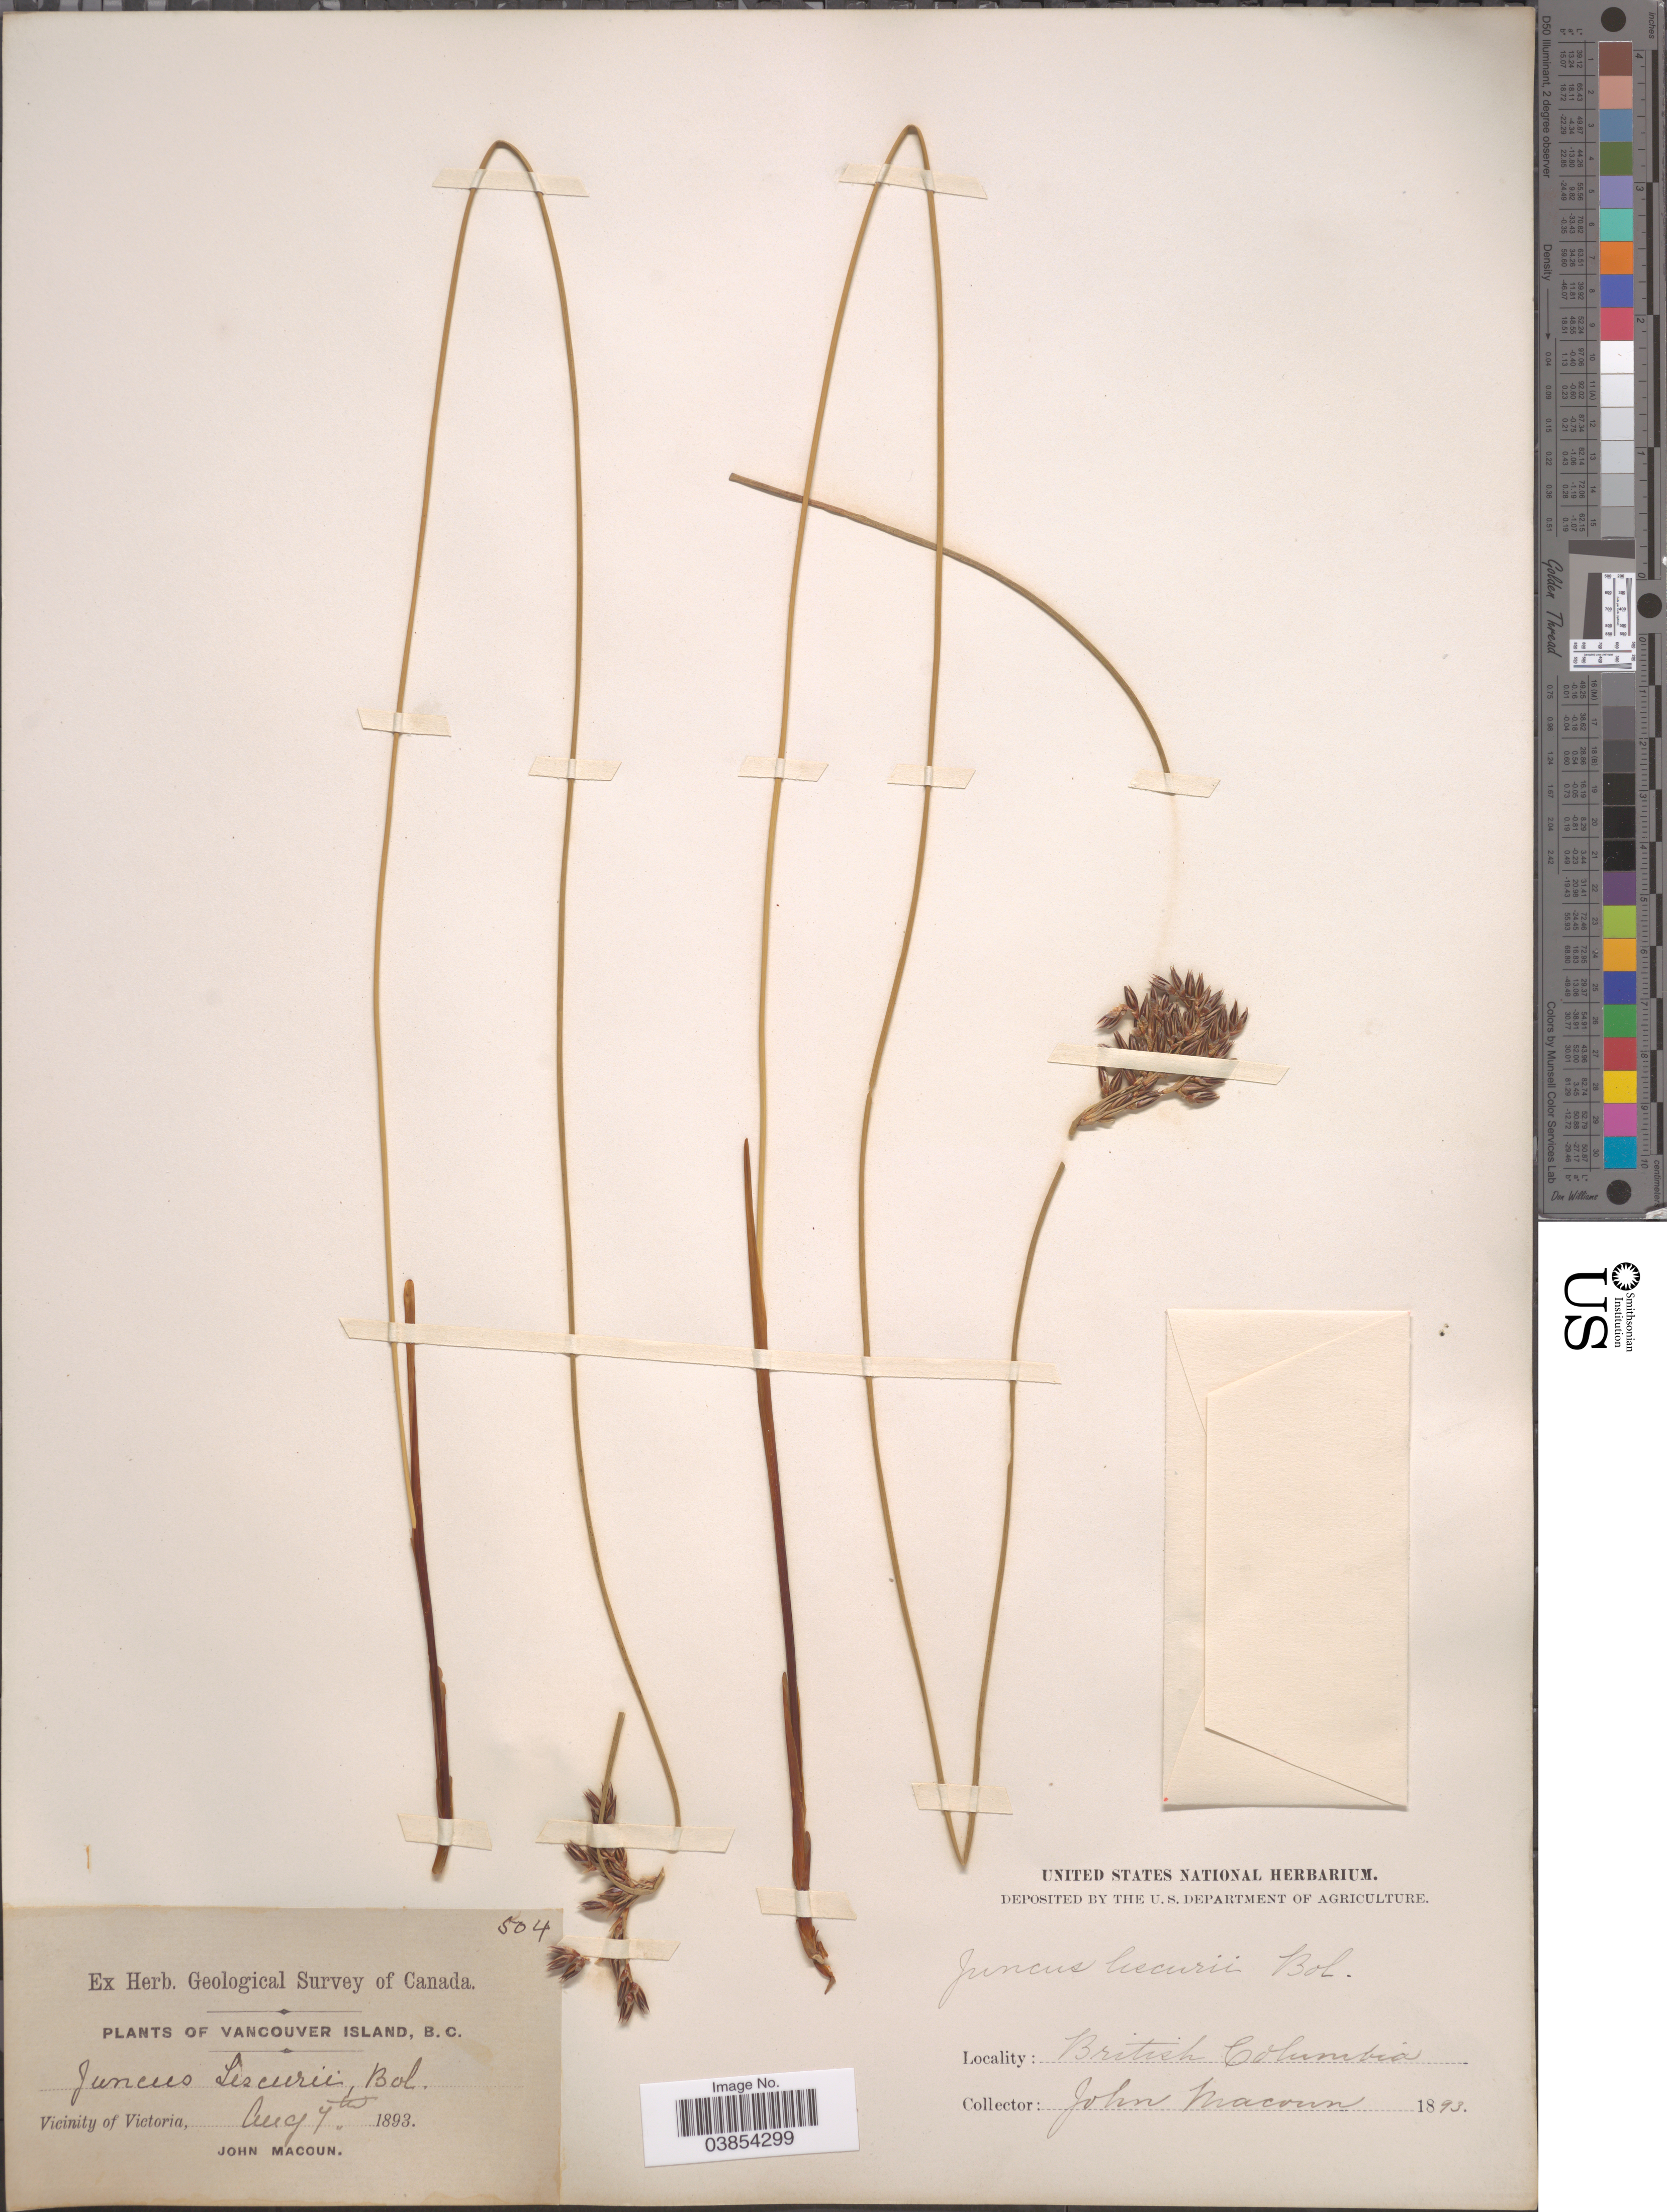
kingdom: Plantae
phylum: Tracheophyta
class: Liliopsida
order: Poales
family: Juncaceae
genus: Juncus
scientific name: Juncus lesueurii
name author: Bol.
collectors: J. Macoun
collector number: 504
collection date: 1893-08-07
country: Canada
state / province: British Columbia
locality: Vancouver Island. Vicinity of Victoria.